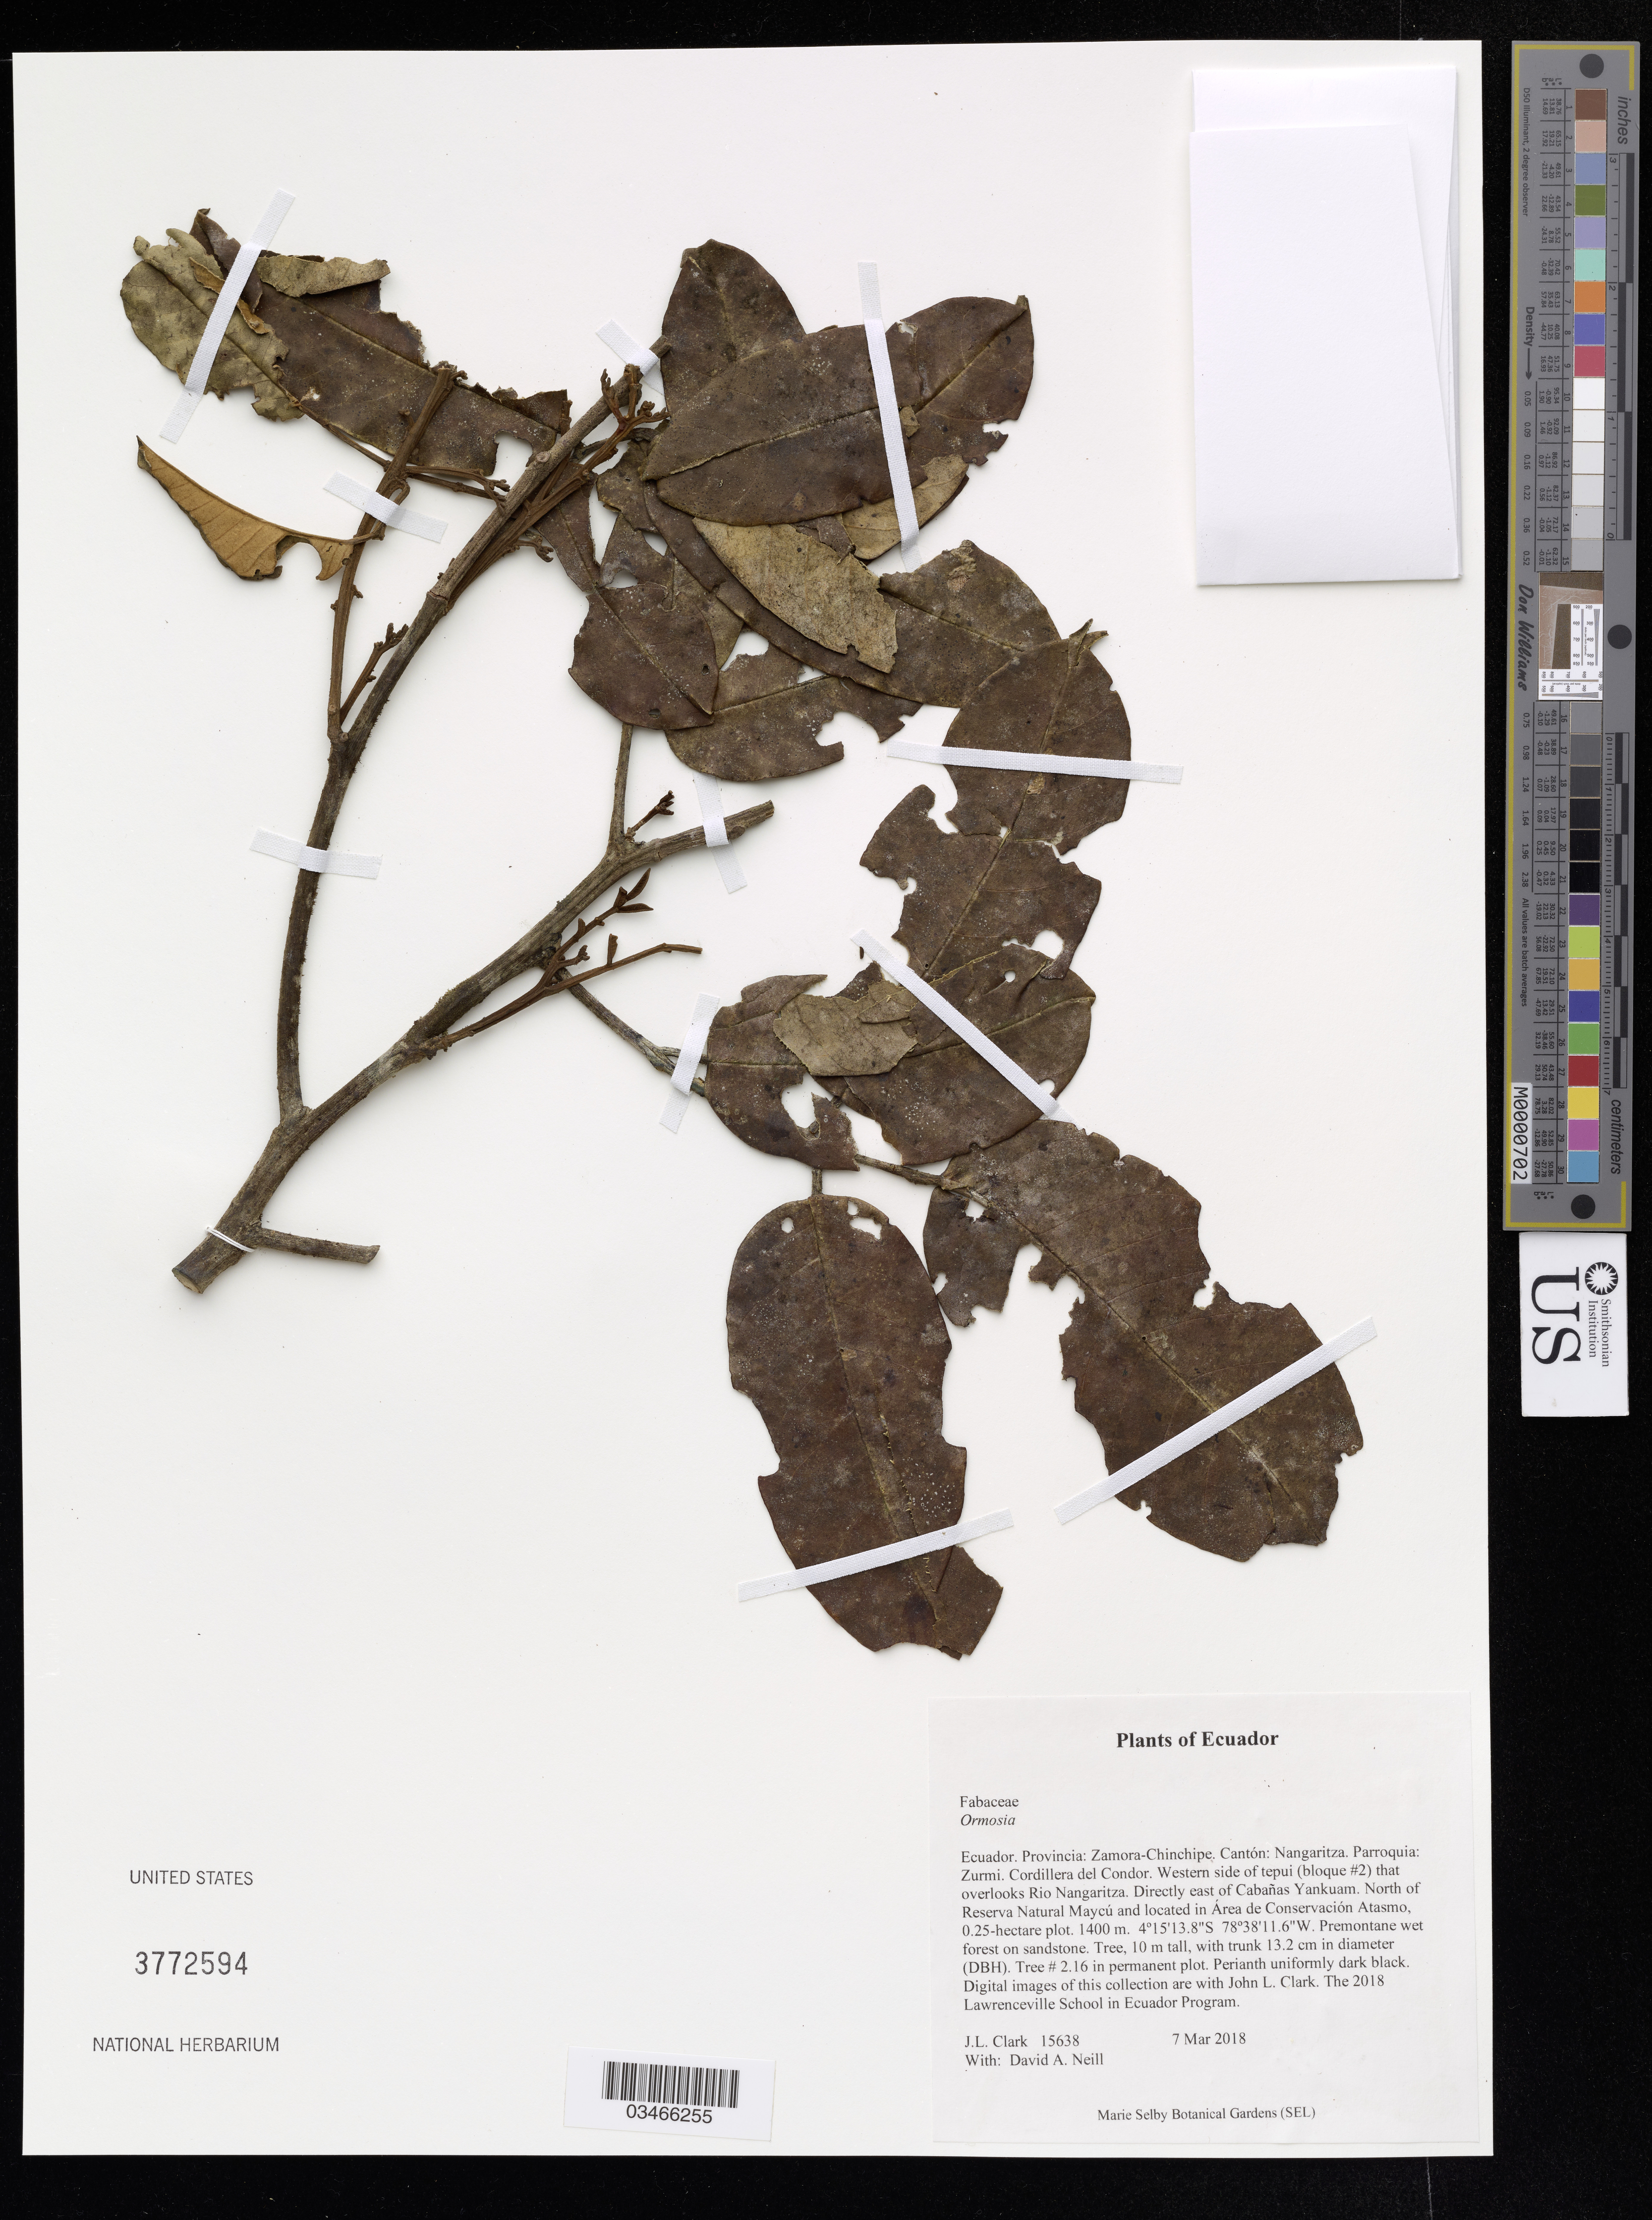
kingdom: Plantae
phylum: Tracheophyta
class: Magnoliopsida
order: Fabales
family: Fabaceae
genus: Ormosia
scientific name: Ormosia sp.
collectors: J. Clark & D. A. Neill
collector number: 15638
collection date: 2018-03-07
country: Ecuador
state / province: Zamora-Chinchipe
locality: Cantón: Nangaritza. Parroquia: Zurmi. Cordillera del Condor. Western side of tepui (bloque #2) that overlooks Rio Nangaritza. Directly east of Cabañas Yankuam. North of Reserva Natural Maycú and located in Área de Conservación Atasmo, 0.25-hectare plot.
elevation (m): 1400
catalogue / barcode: US 3772594